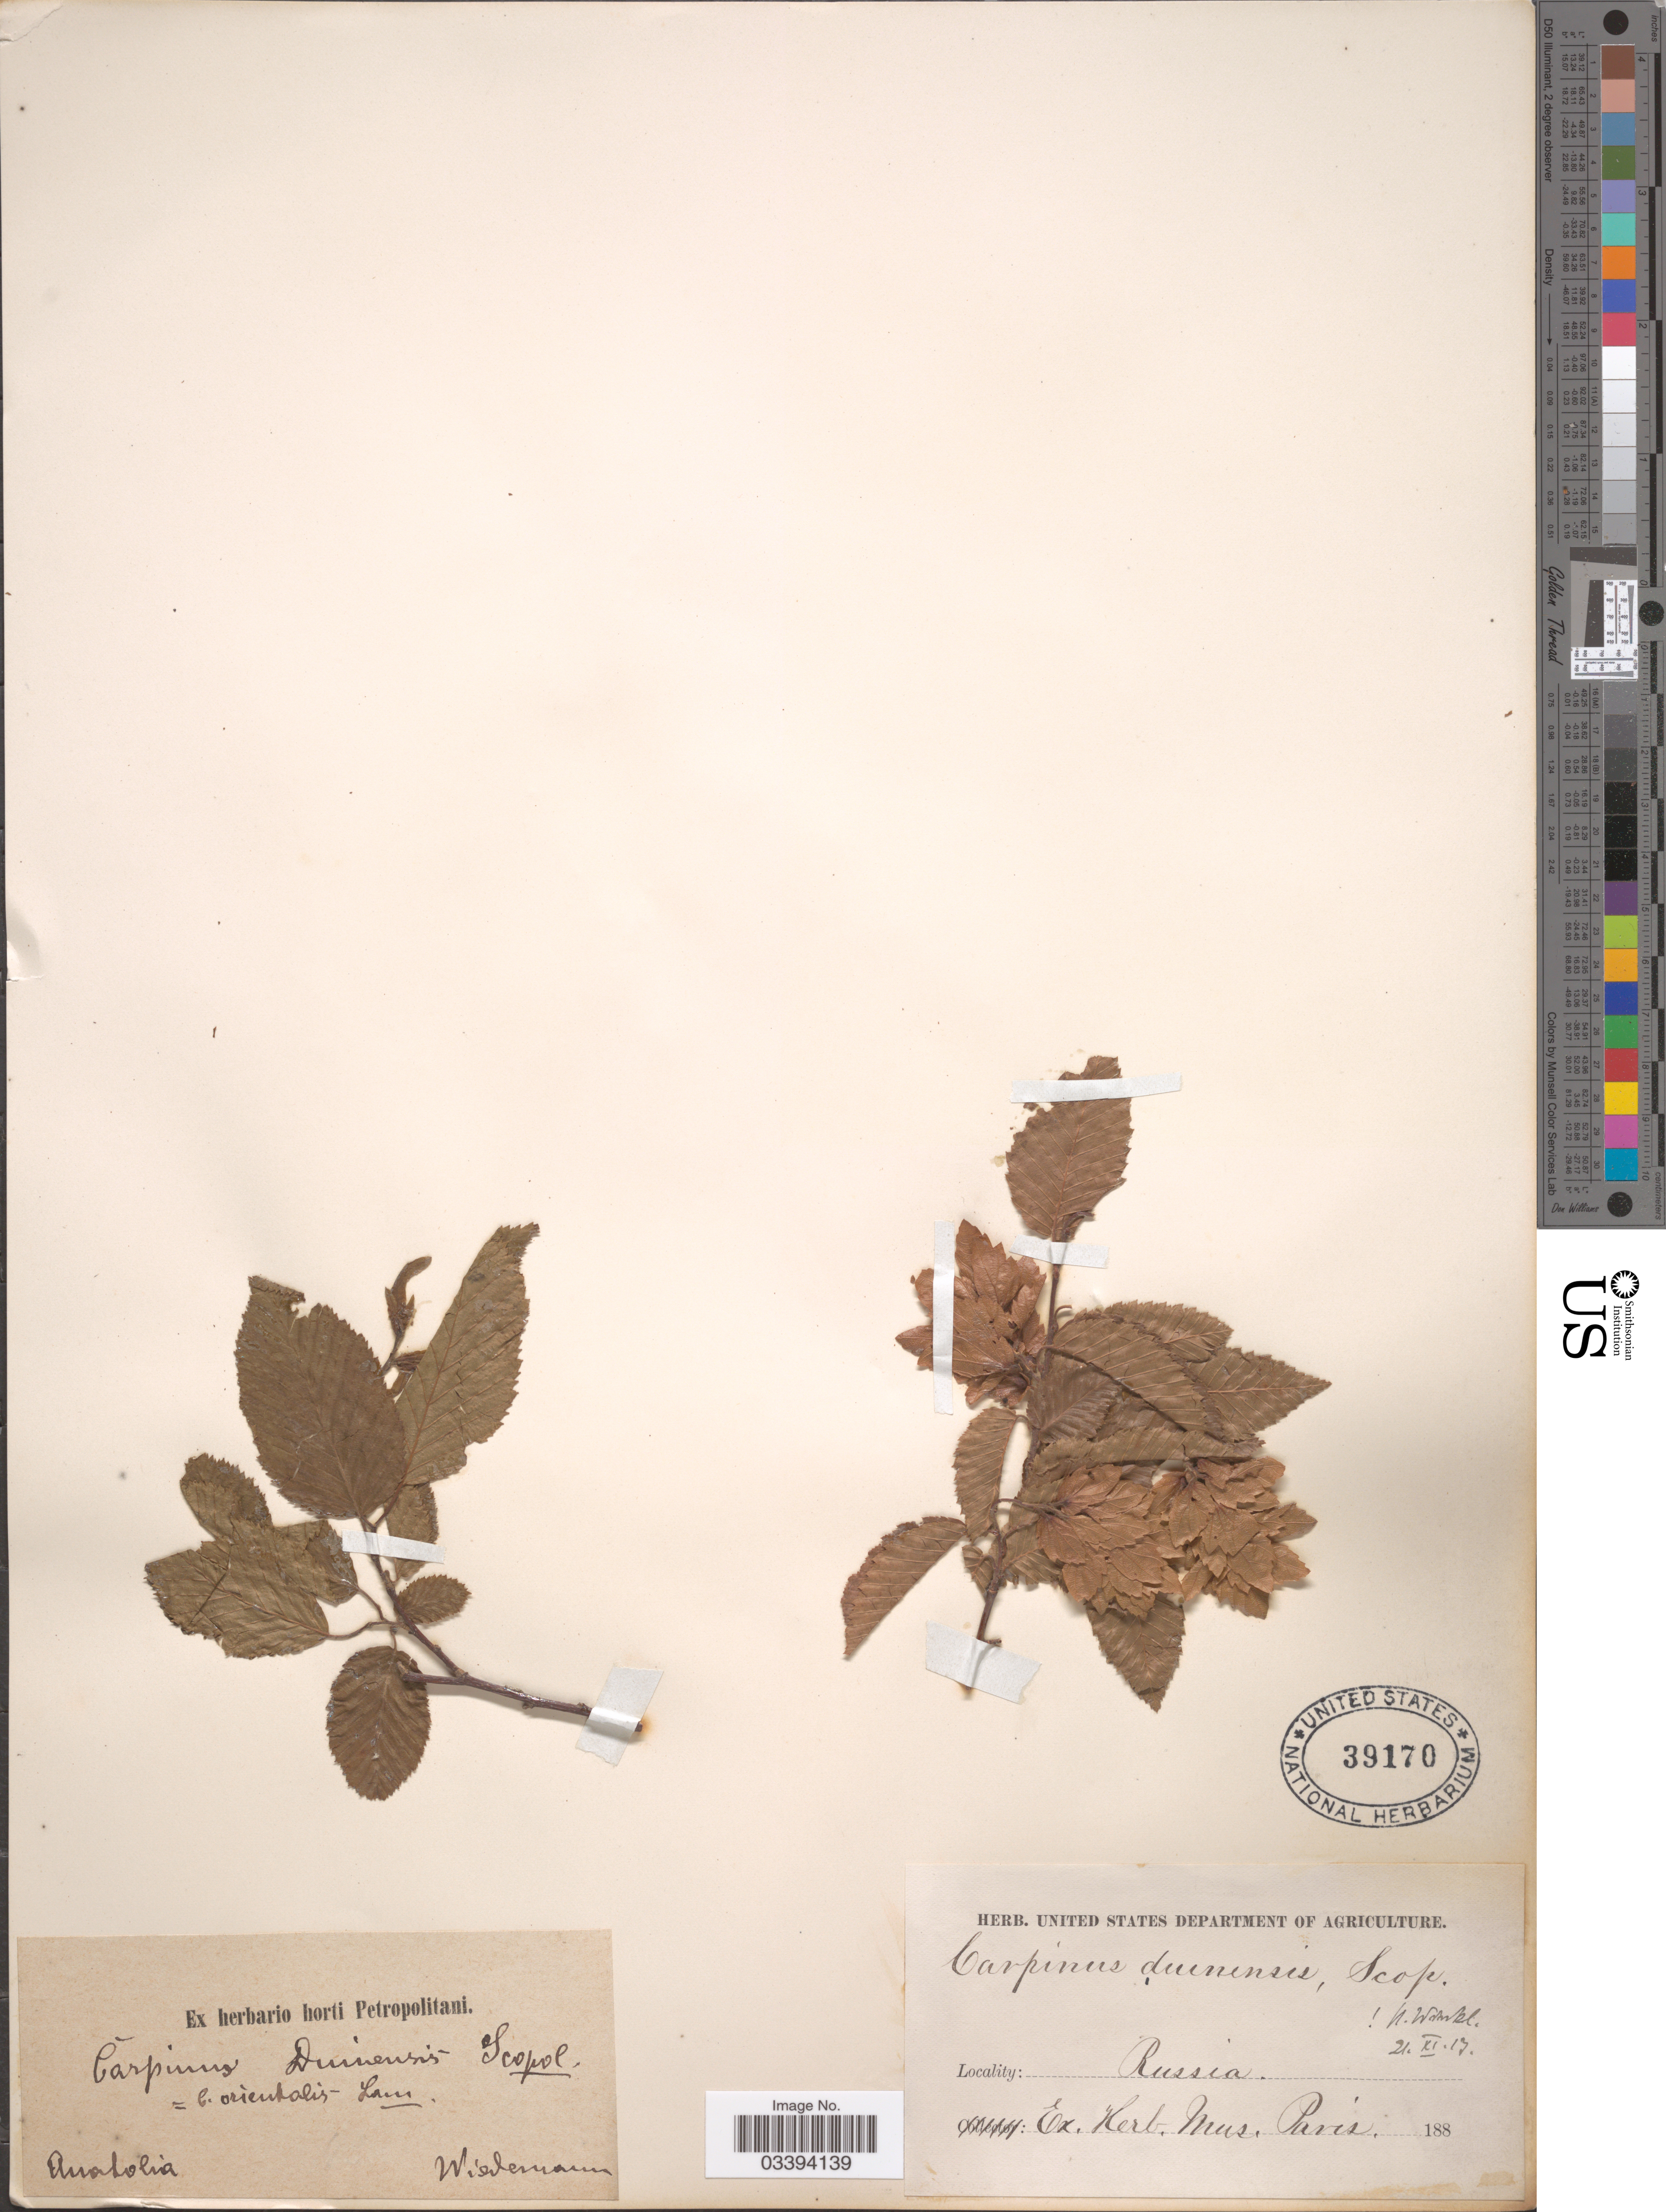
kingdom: Plantae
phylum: Tracheophyta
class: Magnoliopsida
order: Fagales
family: Betulaceae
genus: Carpinus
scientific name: Carpinus orientalis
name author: Mill.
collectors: Wiedemann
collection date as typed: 188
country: Turkey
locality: Anatolia.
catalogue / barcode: US 39170